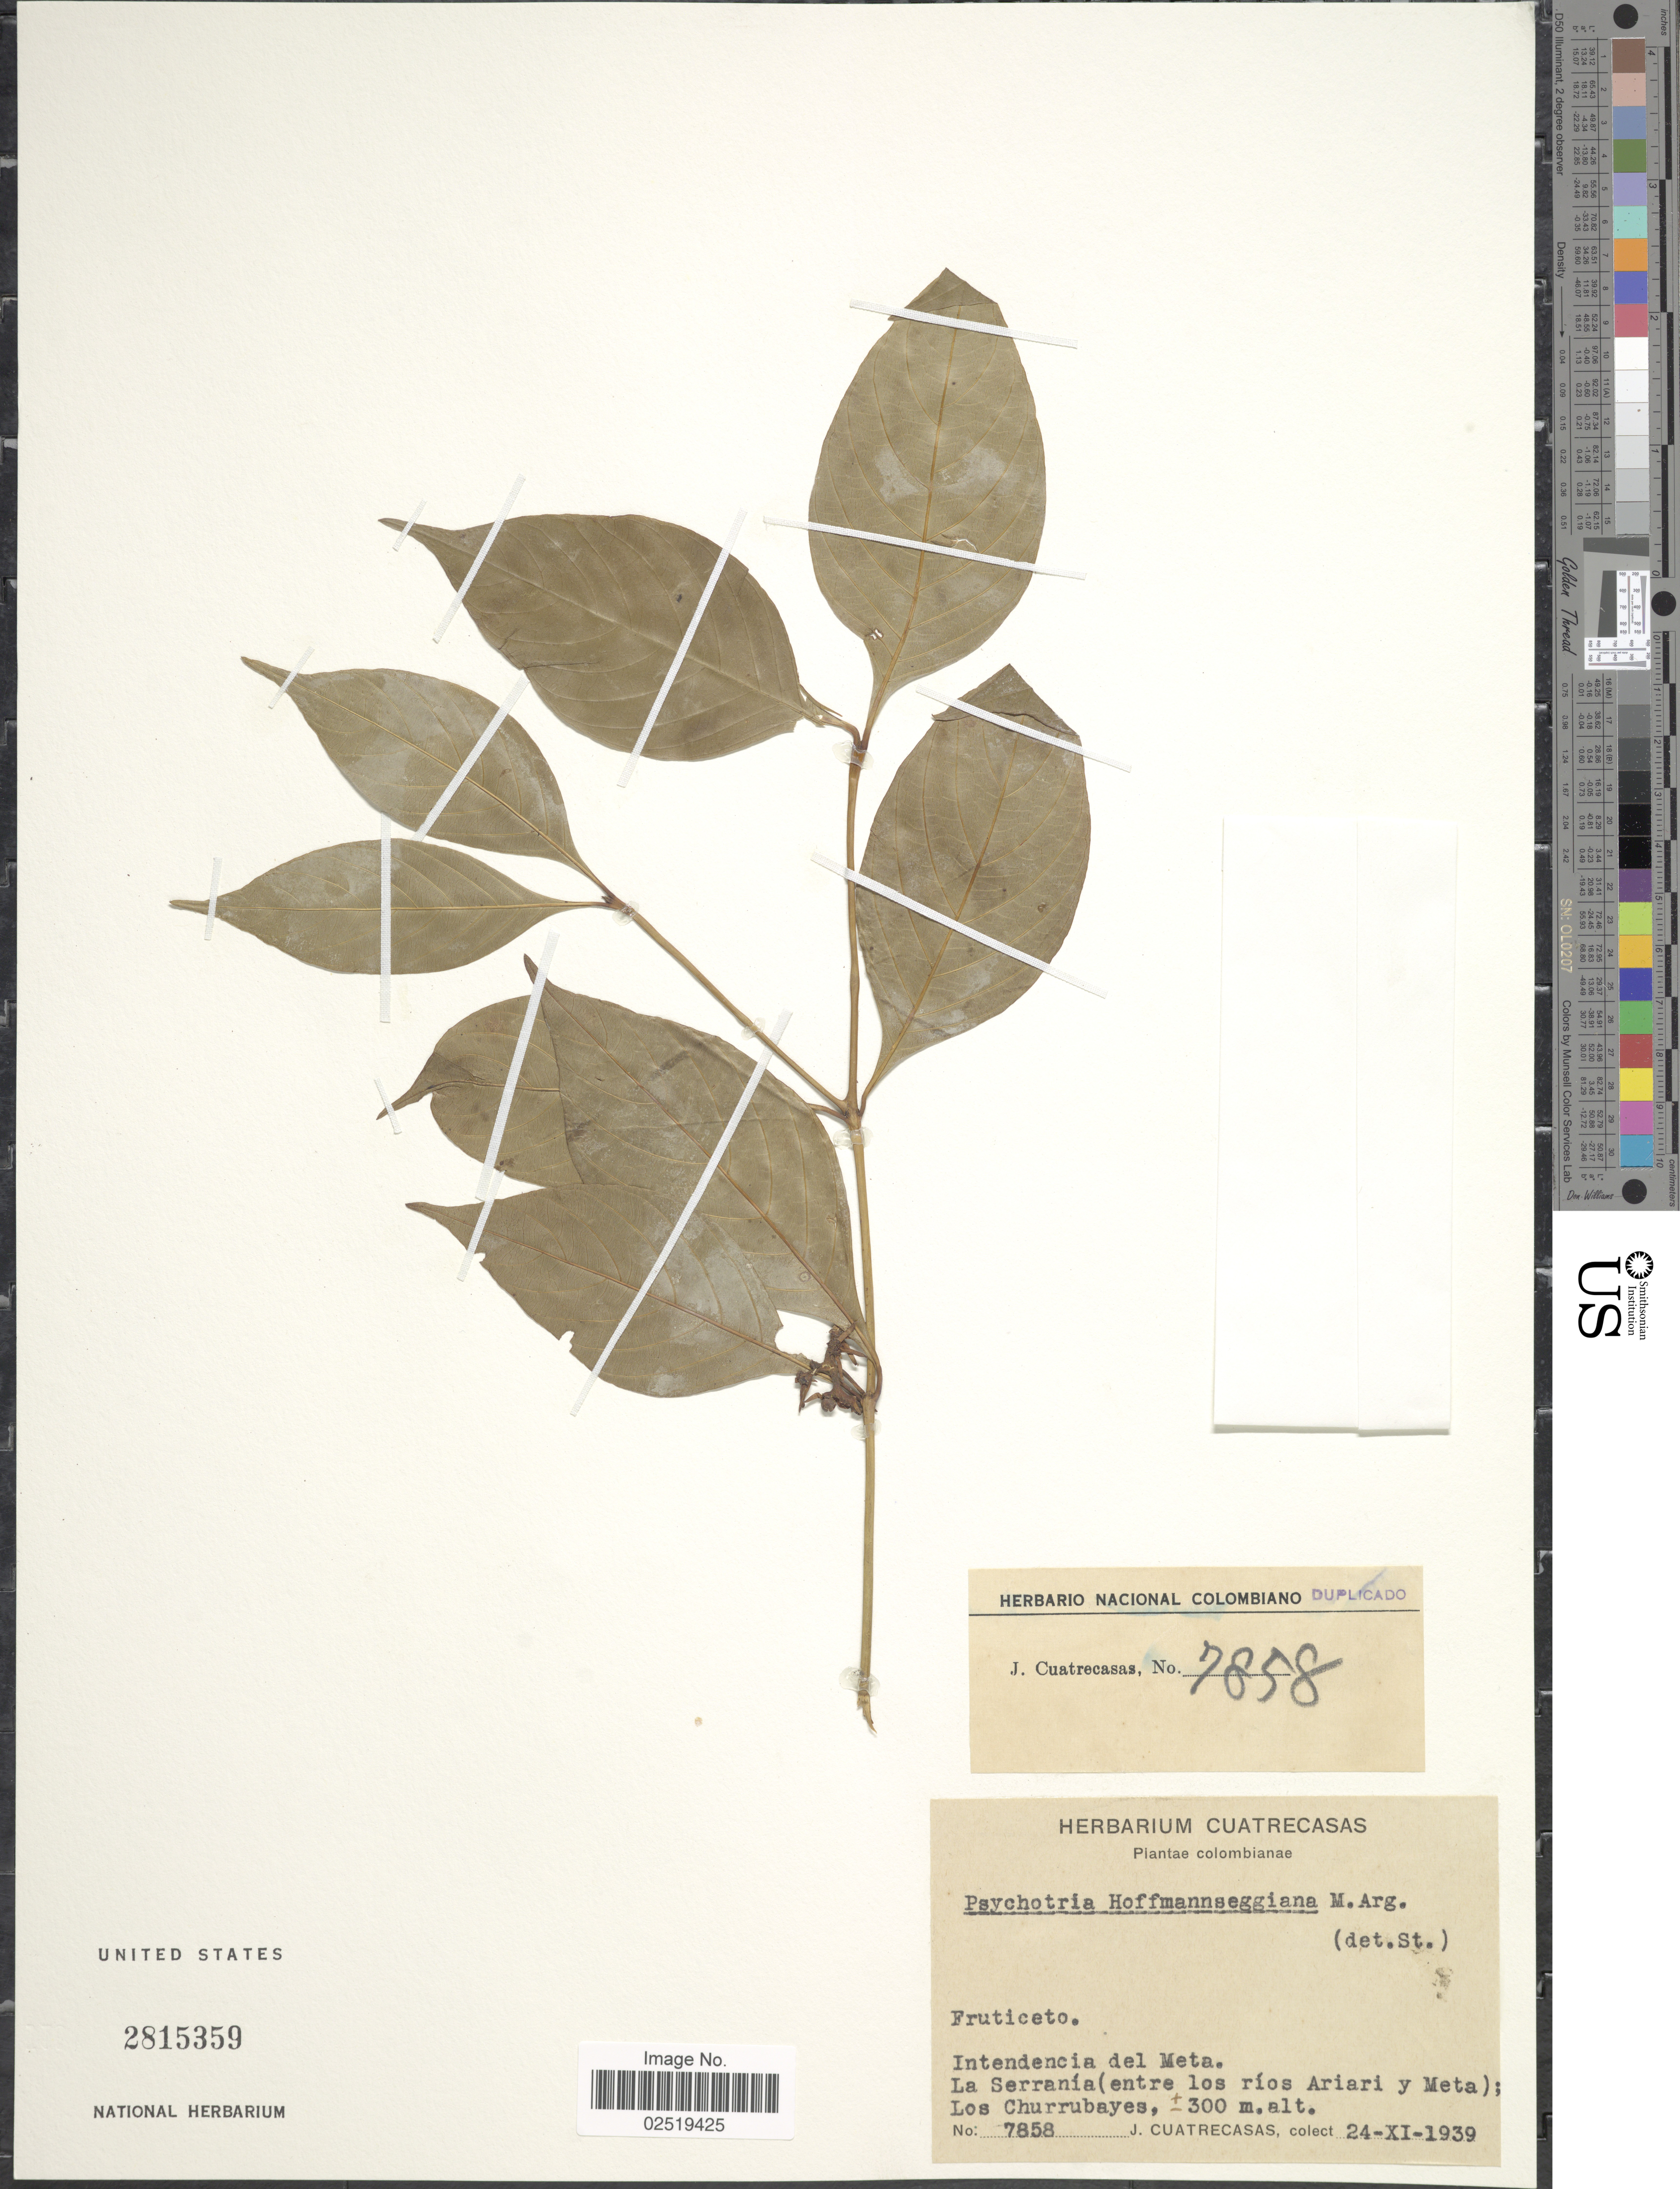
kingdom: Plantae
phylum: Tracheophyta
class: Magnoliopsida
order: Gentianales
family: Rubiaceae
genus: Psychotria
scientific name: Psychotria hoffmannseggiana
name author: (Willd. ex Roem. & Schult.) Müll. Arg.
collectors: J. Cuatrecasas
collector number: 7858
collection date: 1939-11-24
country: Colombia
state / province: Meta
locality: Colombianae, Intendencia del Meta, La Serrania (entre los rios Ariari y Meta); Los Churrubayes.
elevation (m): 300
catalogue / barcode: US 2815359